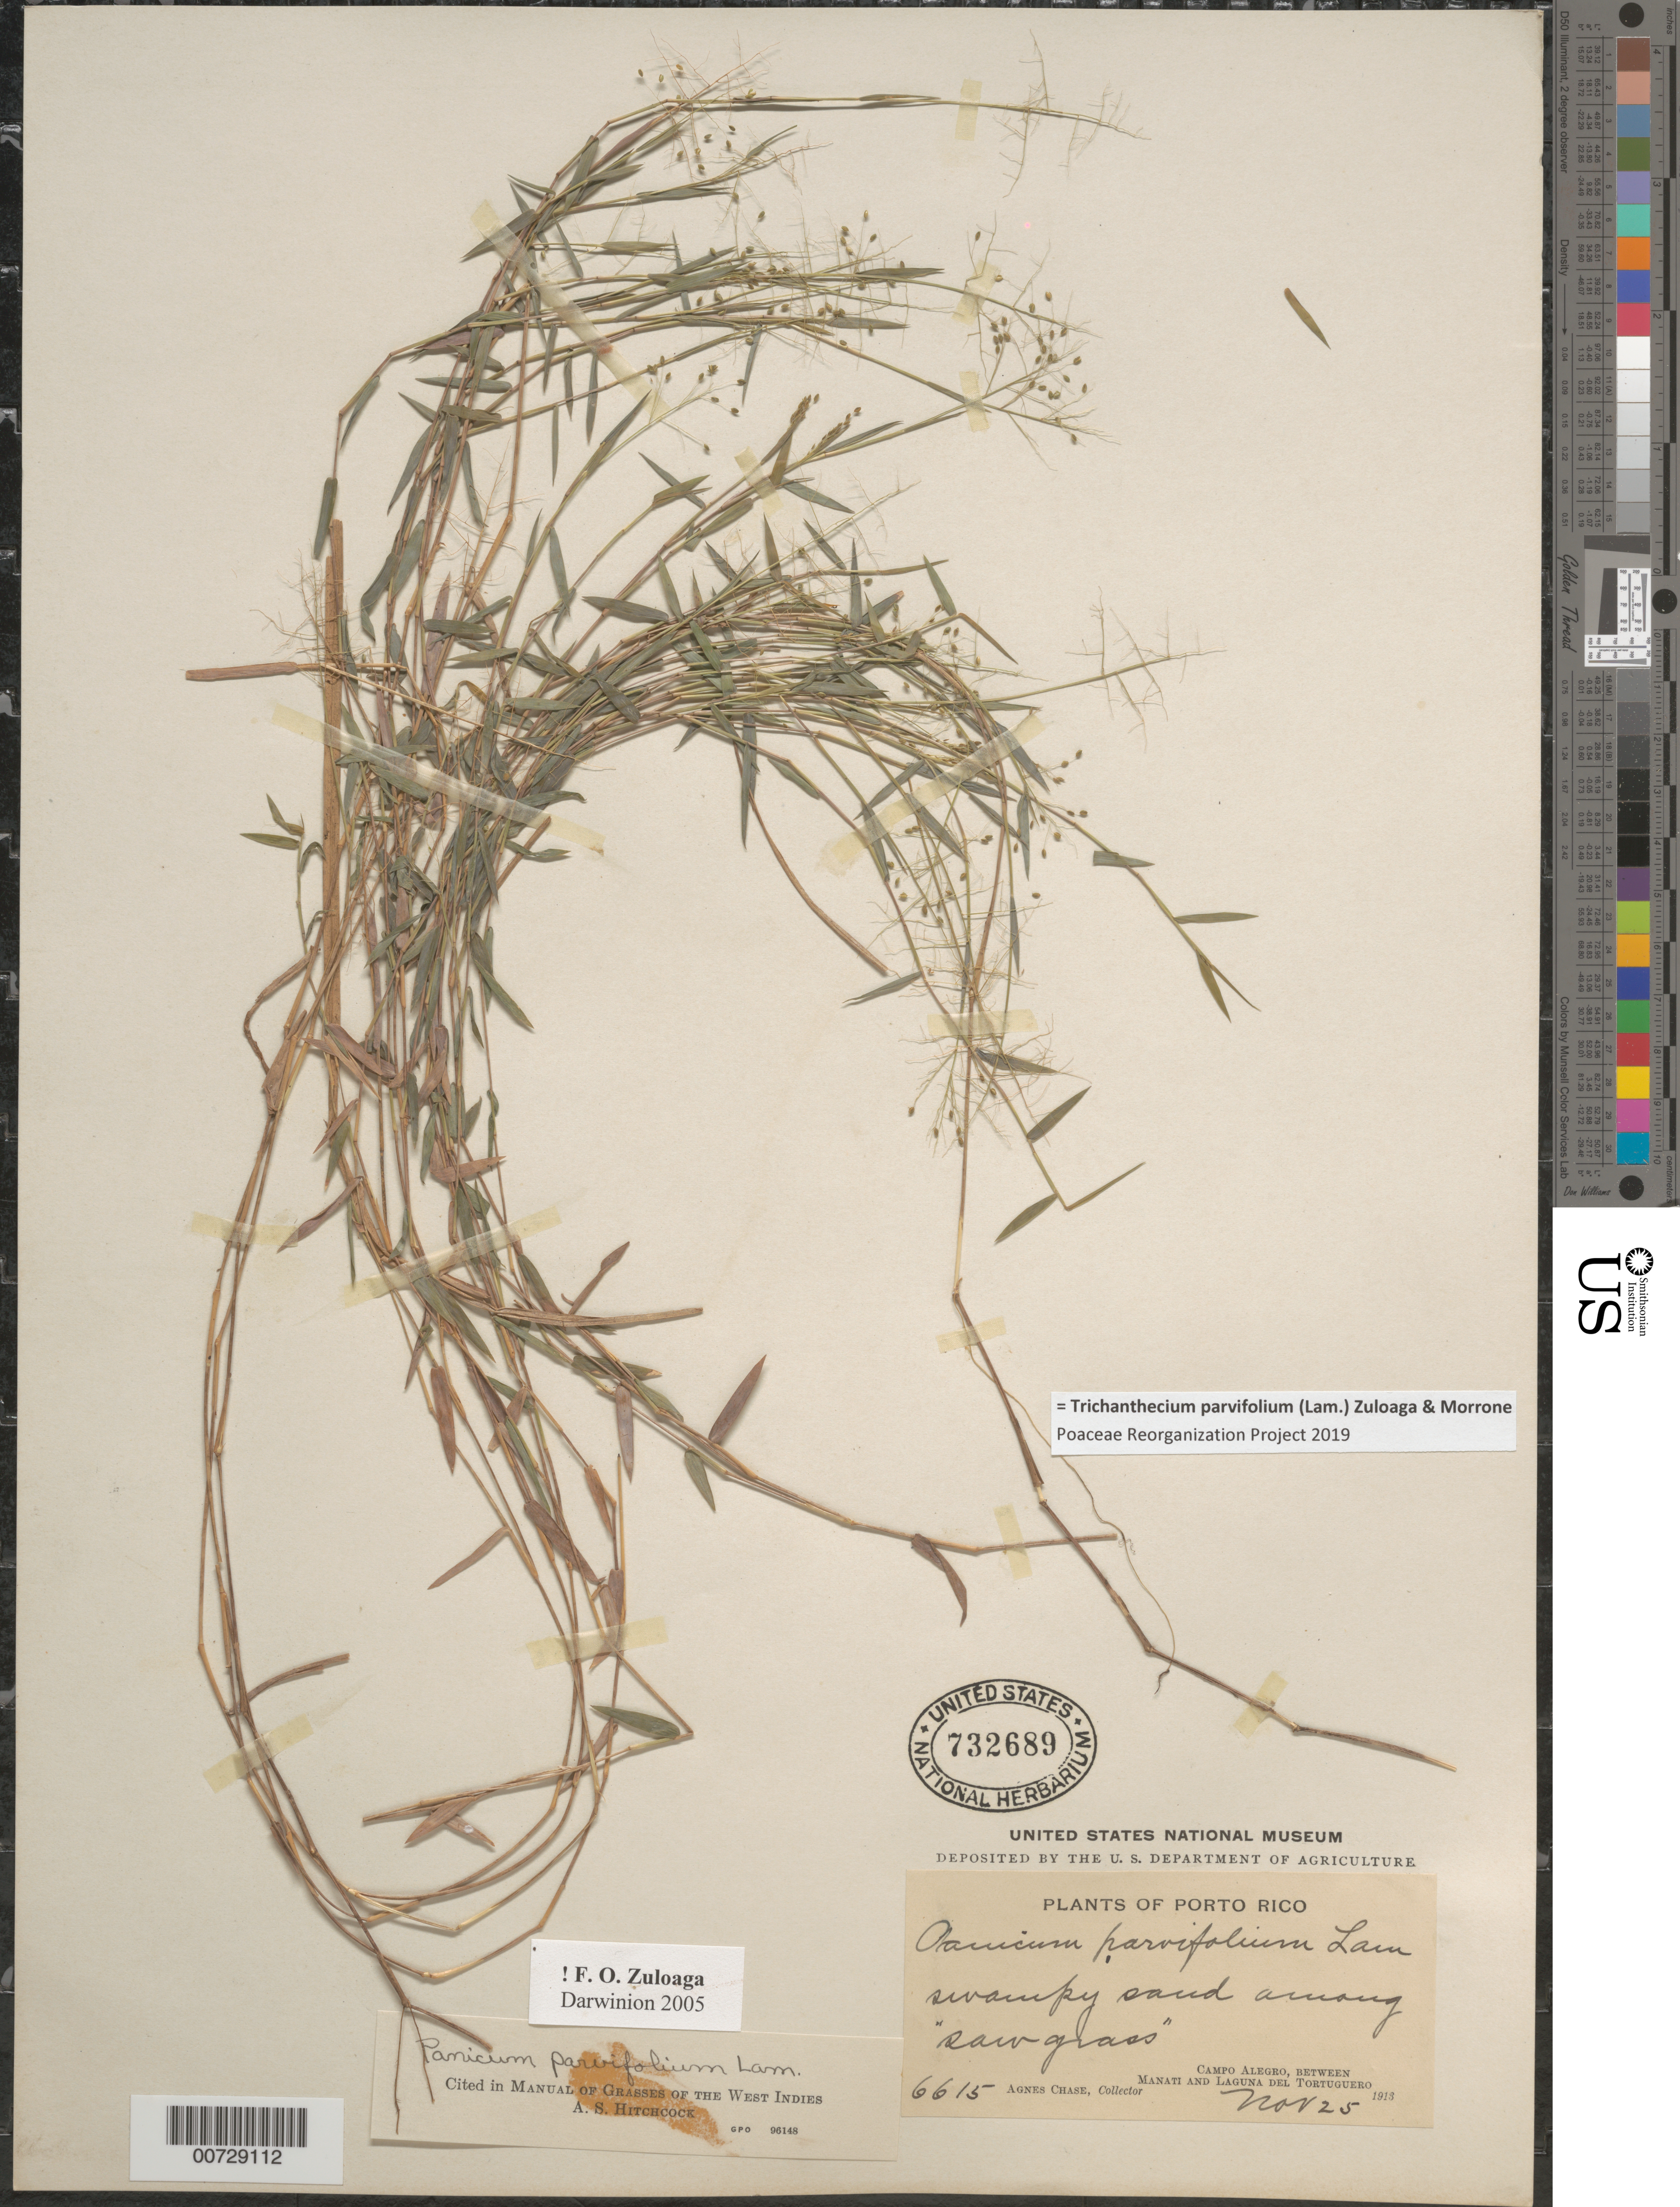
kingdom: Plantae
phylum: Tracheophyta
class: Liliopsida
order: Poales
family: Poaceae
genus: Panicum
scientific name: Panicum parvifolium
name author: Lam.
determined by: Hitchcock, Albert S.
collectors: A. Chase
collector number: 6615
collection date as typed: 25 Nov 1913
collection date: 1913-11-25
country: Puerto Rico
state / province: Manatí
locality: Campo Alegre, btw Manati and Laguna del Tortuguero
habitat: Swampy sand among "saw grass"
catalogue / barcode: US 732689